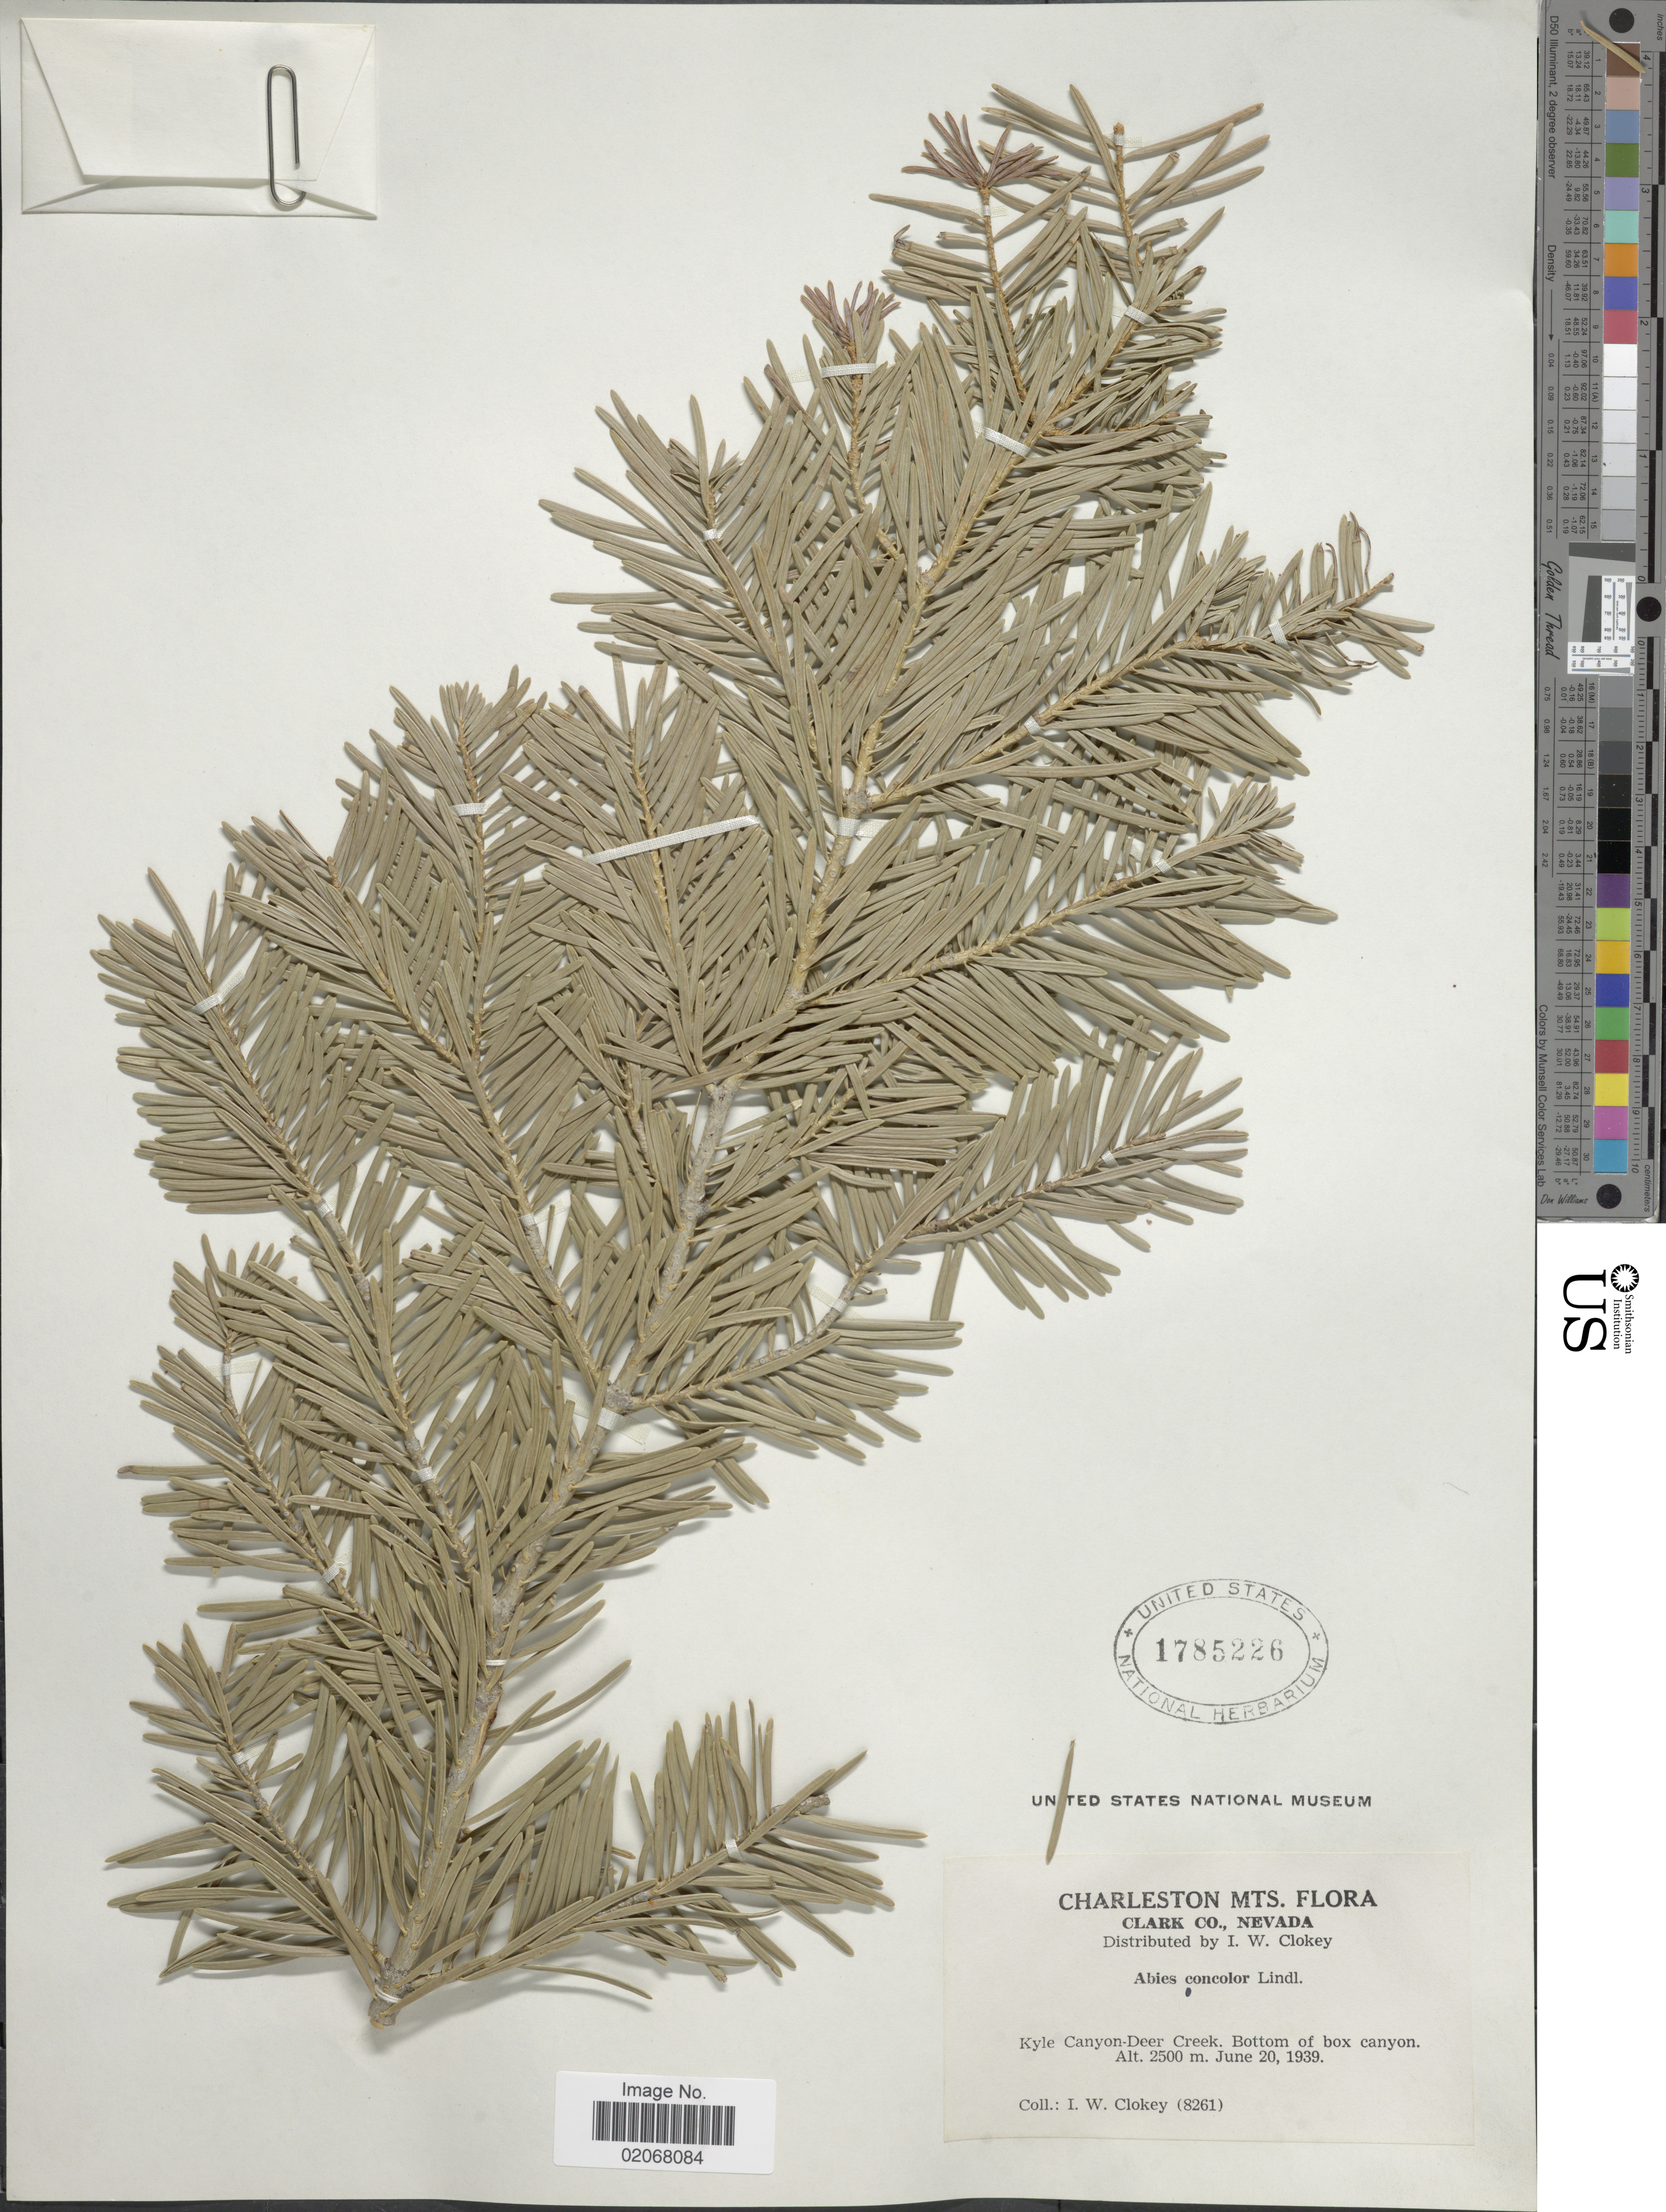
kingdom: Plantae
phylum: Tracheophyta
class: Pinopsida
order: Pinales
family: Pinaceae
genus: Abies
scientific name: Abies concolor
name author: (Gordon & Glend.) Lindl. ex Hildebr.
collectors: I. W. Clokey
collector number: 8261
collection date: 1939-06-20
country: United States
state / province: Nevada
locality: Charleston Mts, Clark Co, Kyle Canyon-Deer Creek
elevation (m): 2500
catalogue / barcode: US 1785226